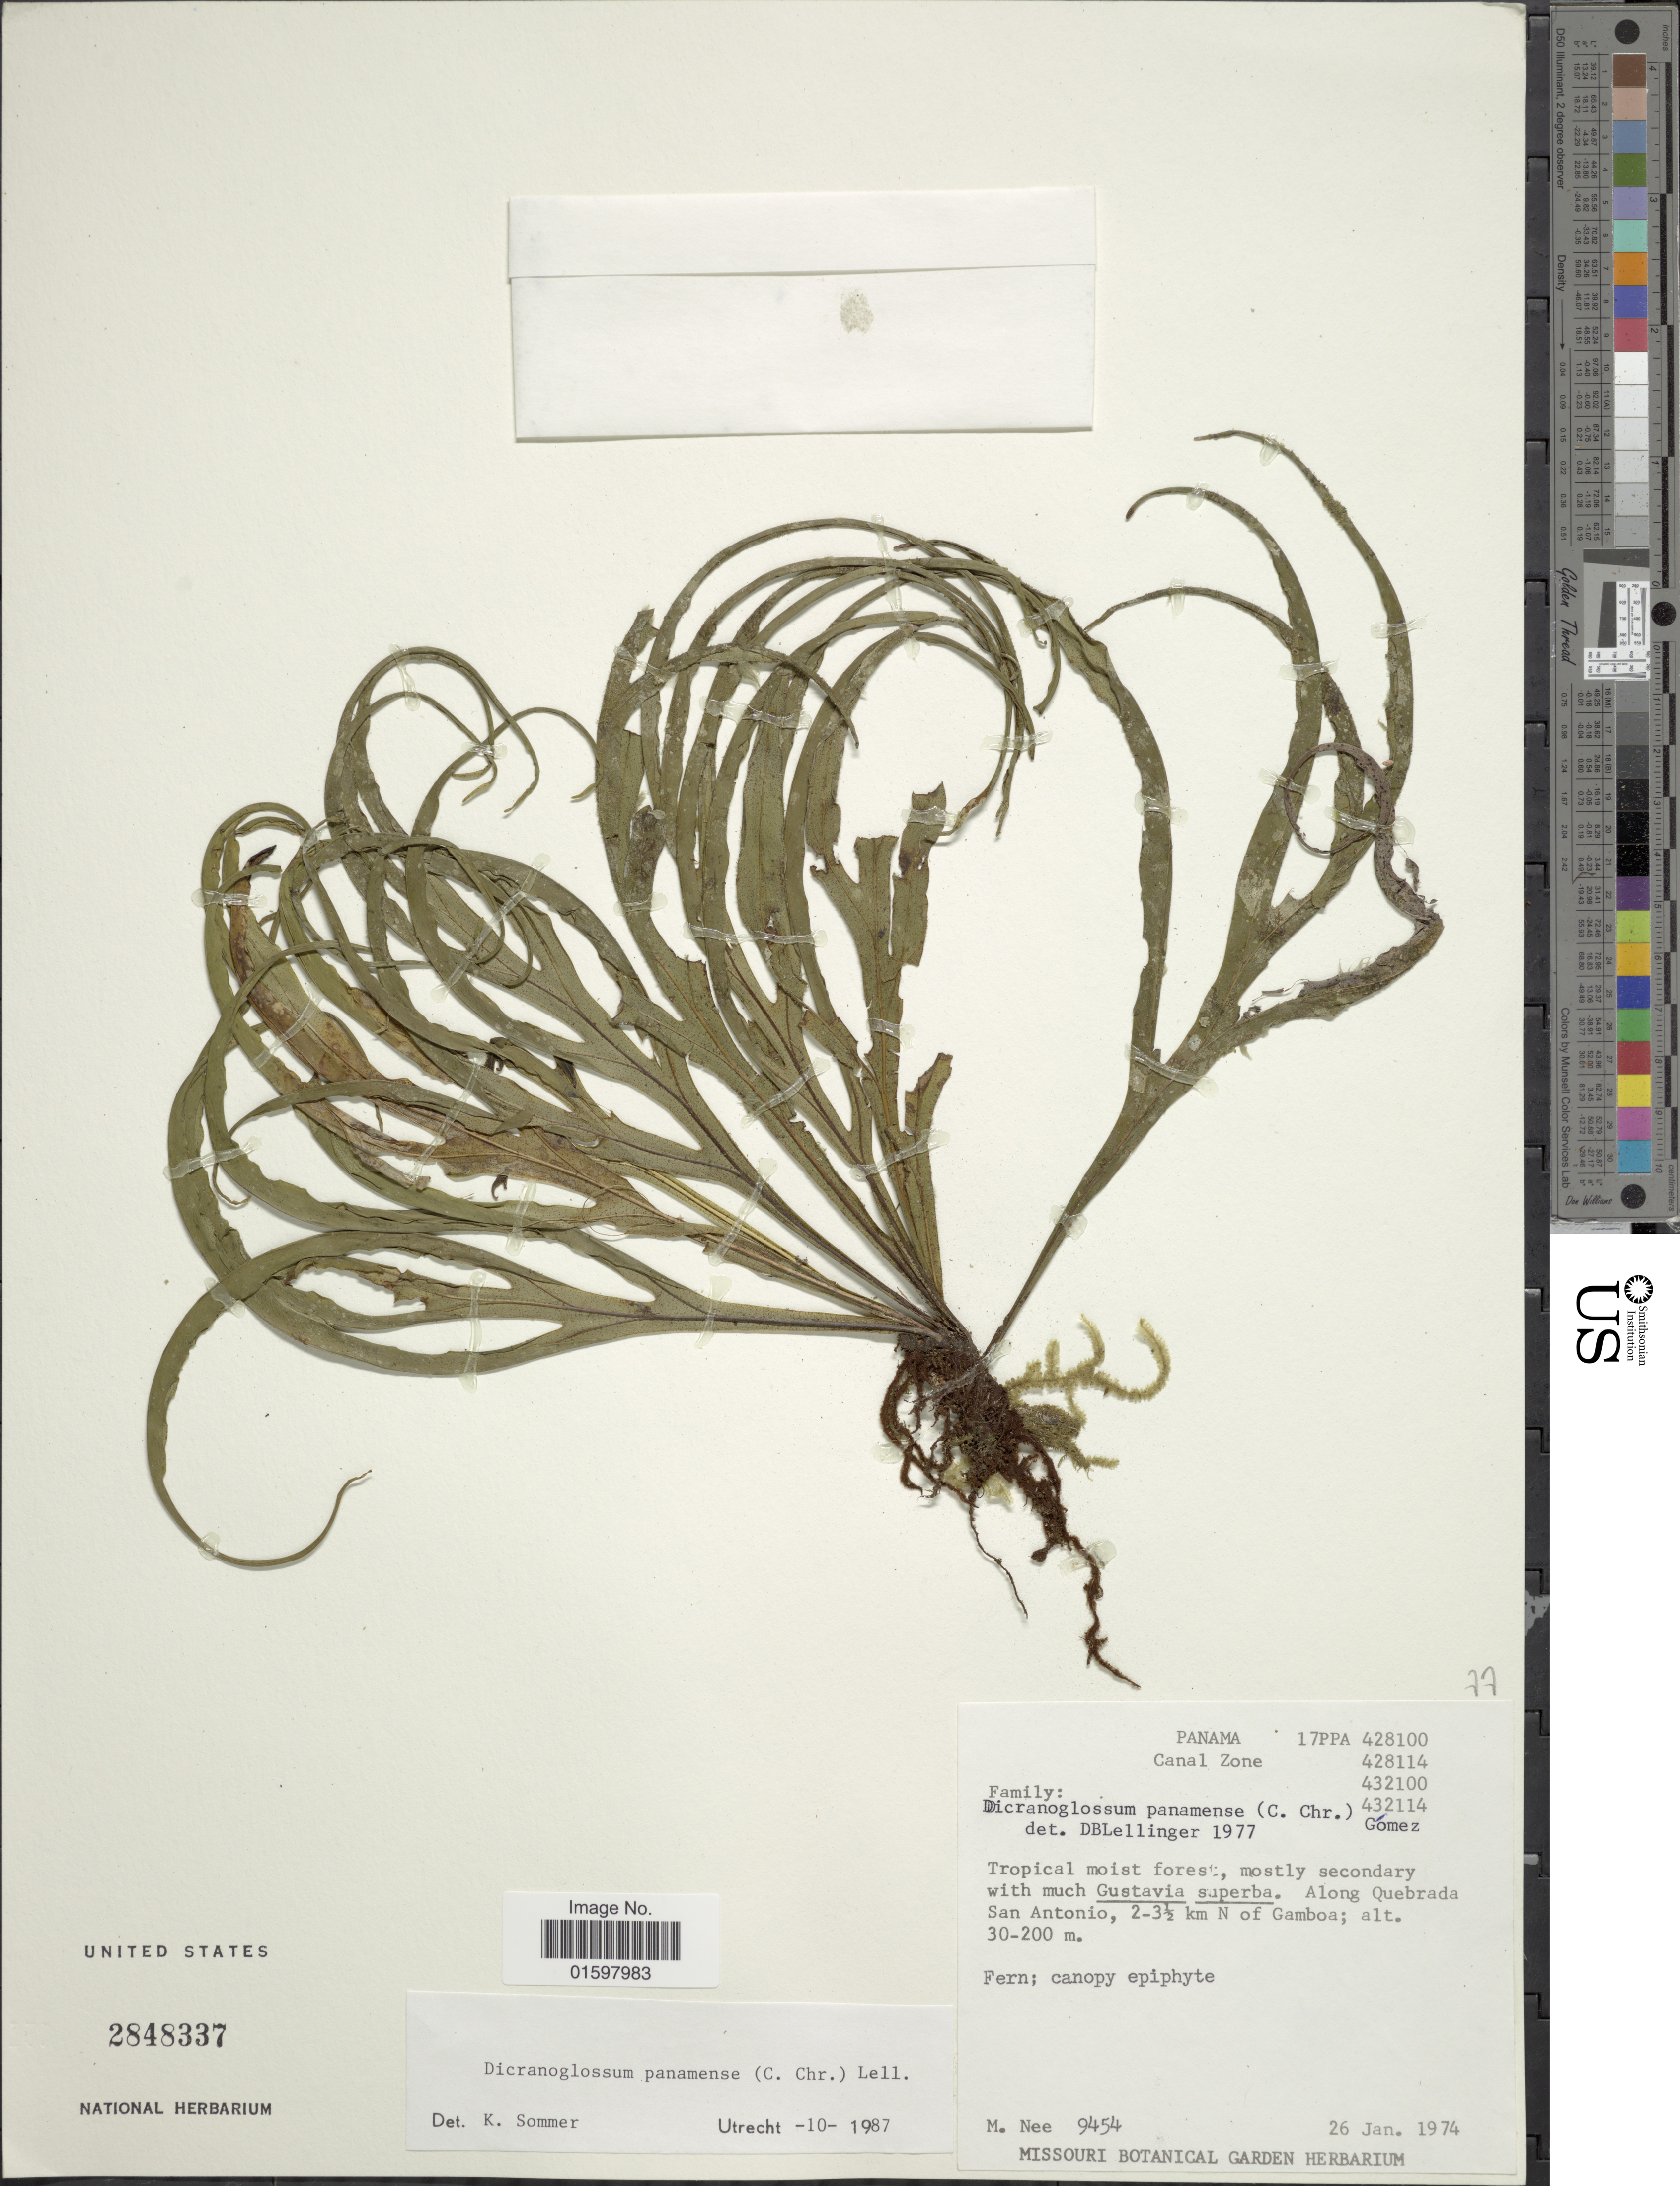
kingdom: Plantae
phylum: Tracheophyta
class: Polypodiopsida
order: Polypodiales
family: Polypodiaceae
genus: Pleopeltis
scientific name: Pleopeltis panamensis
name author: (Weath.) Pic. Serm.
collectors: M. Nee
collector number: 9454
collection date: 1974-01-26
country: Panama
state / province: Colón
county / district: Canal Zone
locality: Canal Zone. Along Quebrada San Antonio, 2-3½ km N of Gamboa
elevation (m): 30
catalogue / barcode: US 2848337